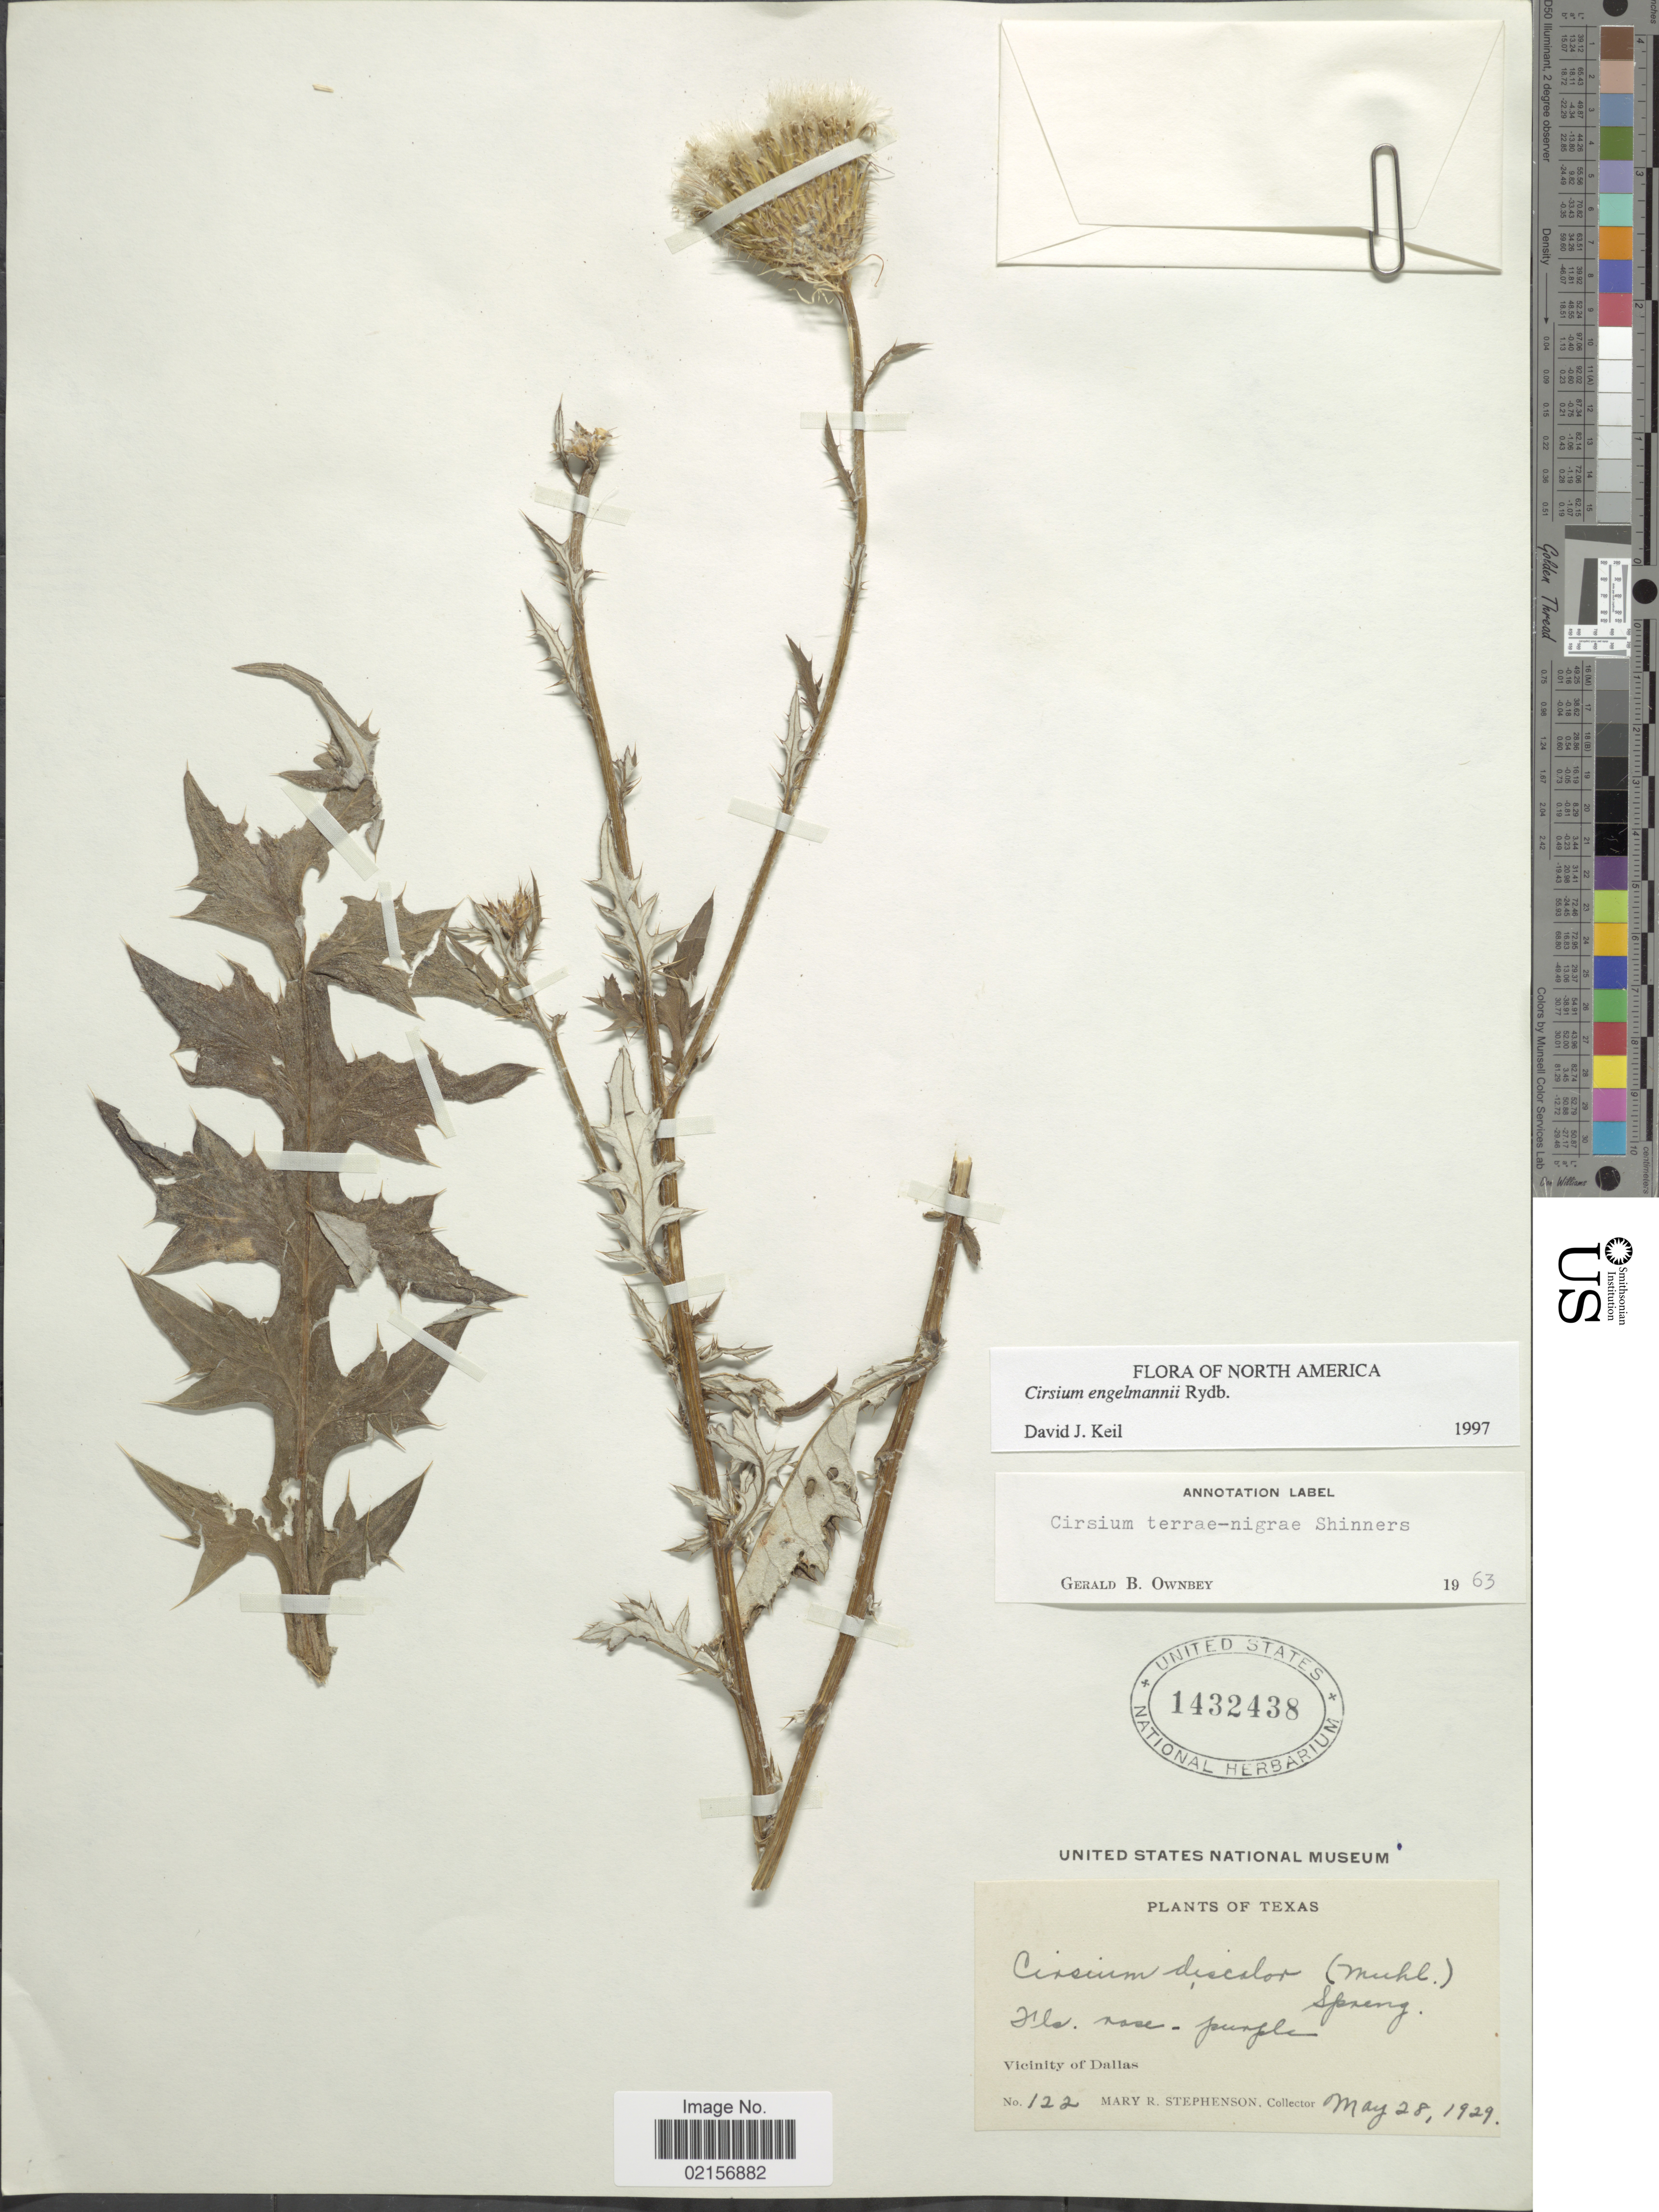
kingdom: Plantae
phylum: Tracheophyta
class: Magnoliopsida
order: Asterales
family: Asteraceae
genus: Cirsium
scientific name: Cirsium engelmannii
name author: Rydb.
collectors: M. Stephenson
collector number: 122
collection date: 1929-05-28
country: United States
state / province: Texas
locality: Vicinity of Dallas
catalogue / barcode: US 1432438